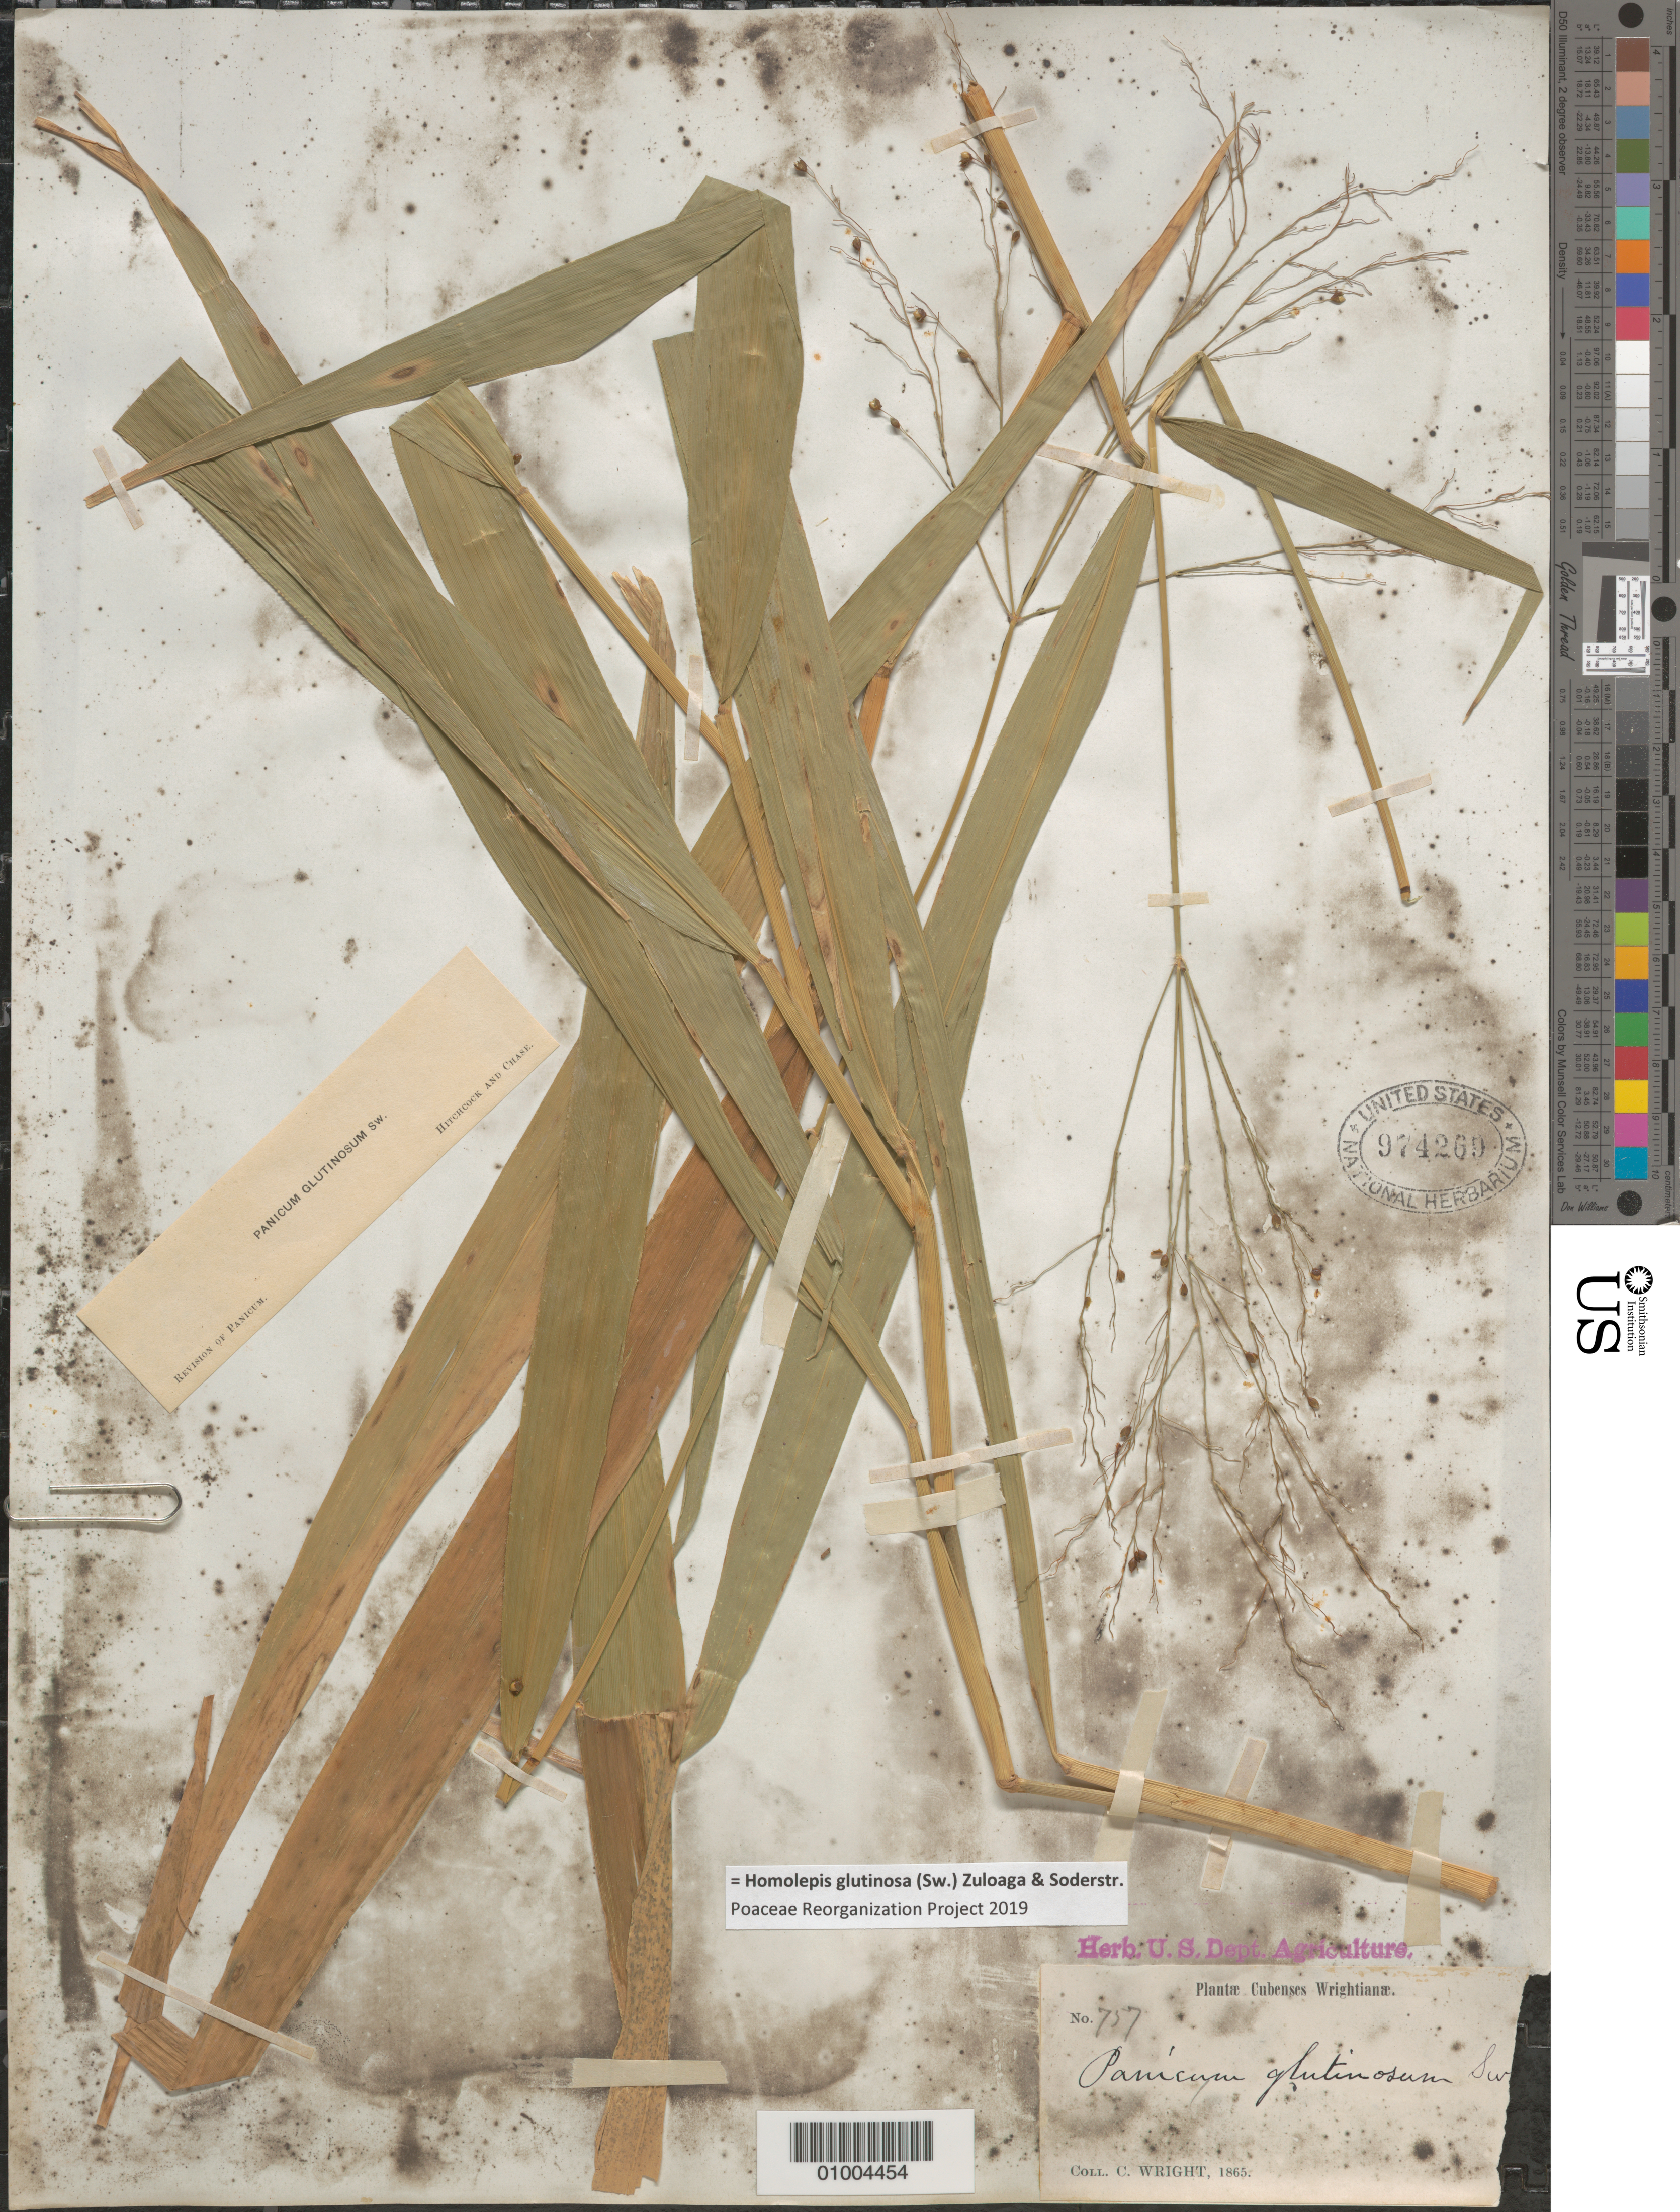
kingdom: Plantae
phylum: Tracheophyta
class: Liliopsida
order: Poales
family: Poaceae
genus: Homolepis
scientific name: Homolepis glutinosa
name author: (Sw.) Zuloaga & Soderstr.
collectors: C. Wright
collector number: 757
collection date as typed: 1865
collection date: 1865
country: Cuba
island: Cuba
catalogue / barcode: US 974269